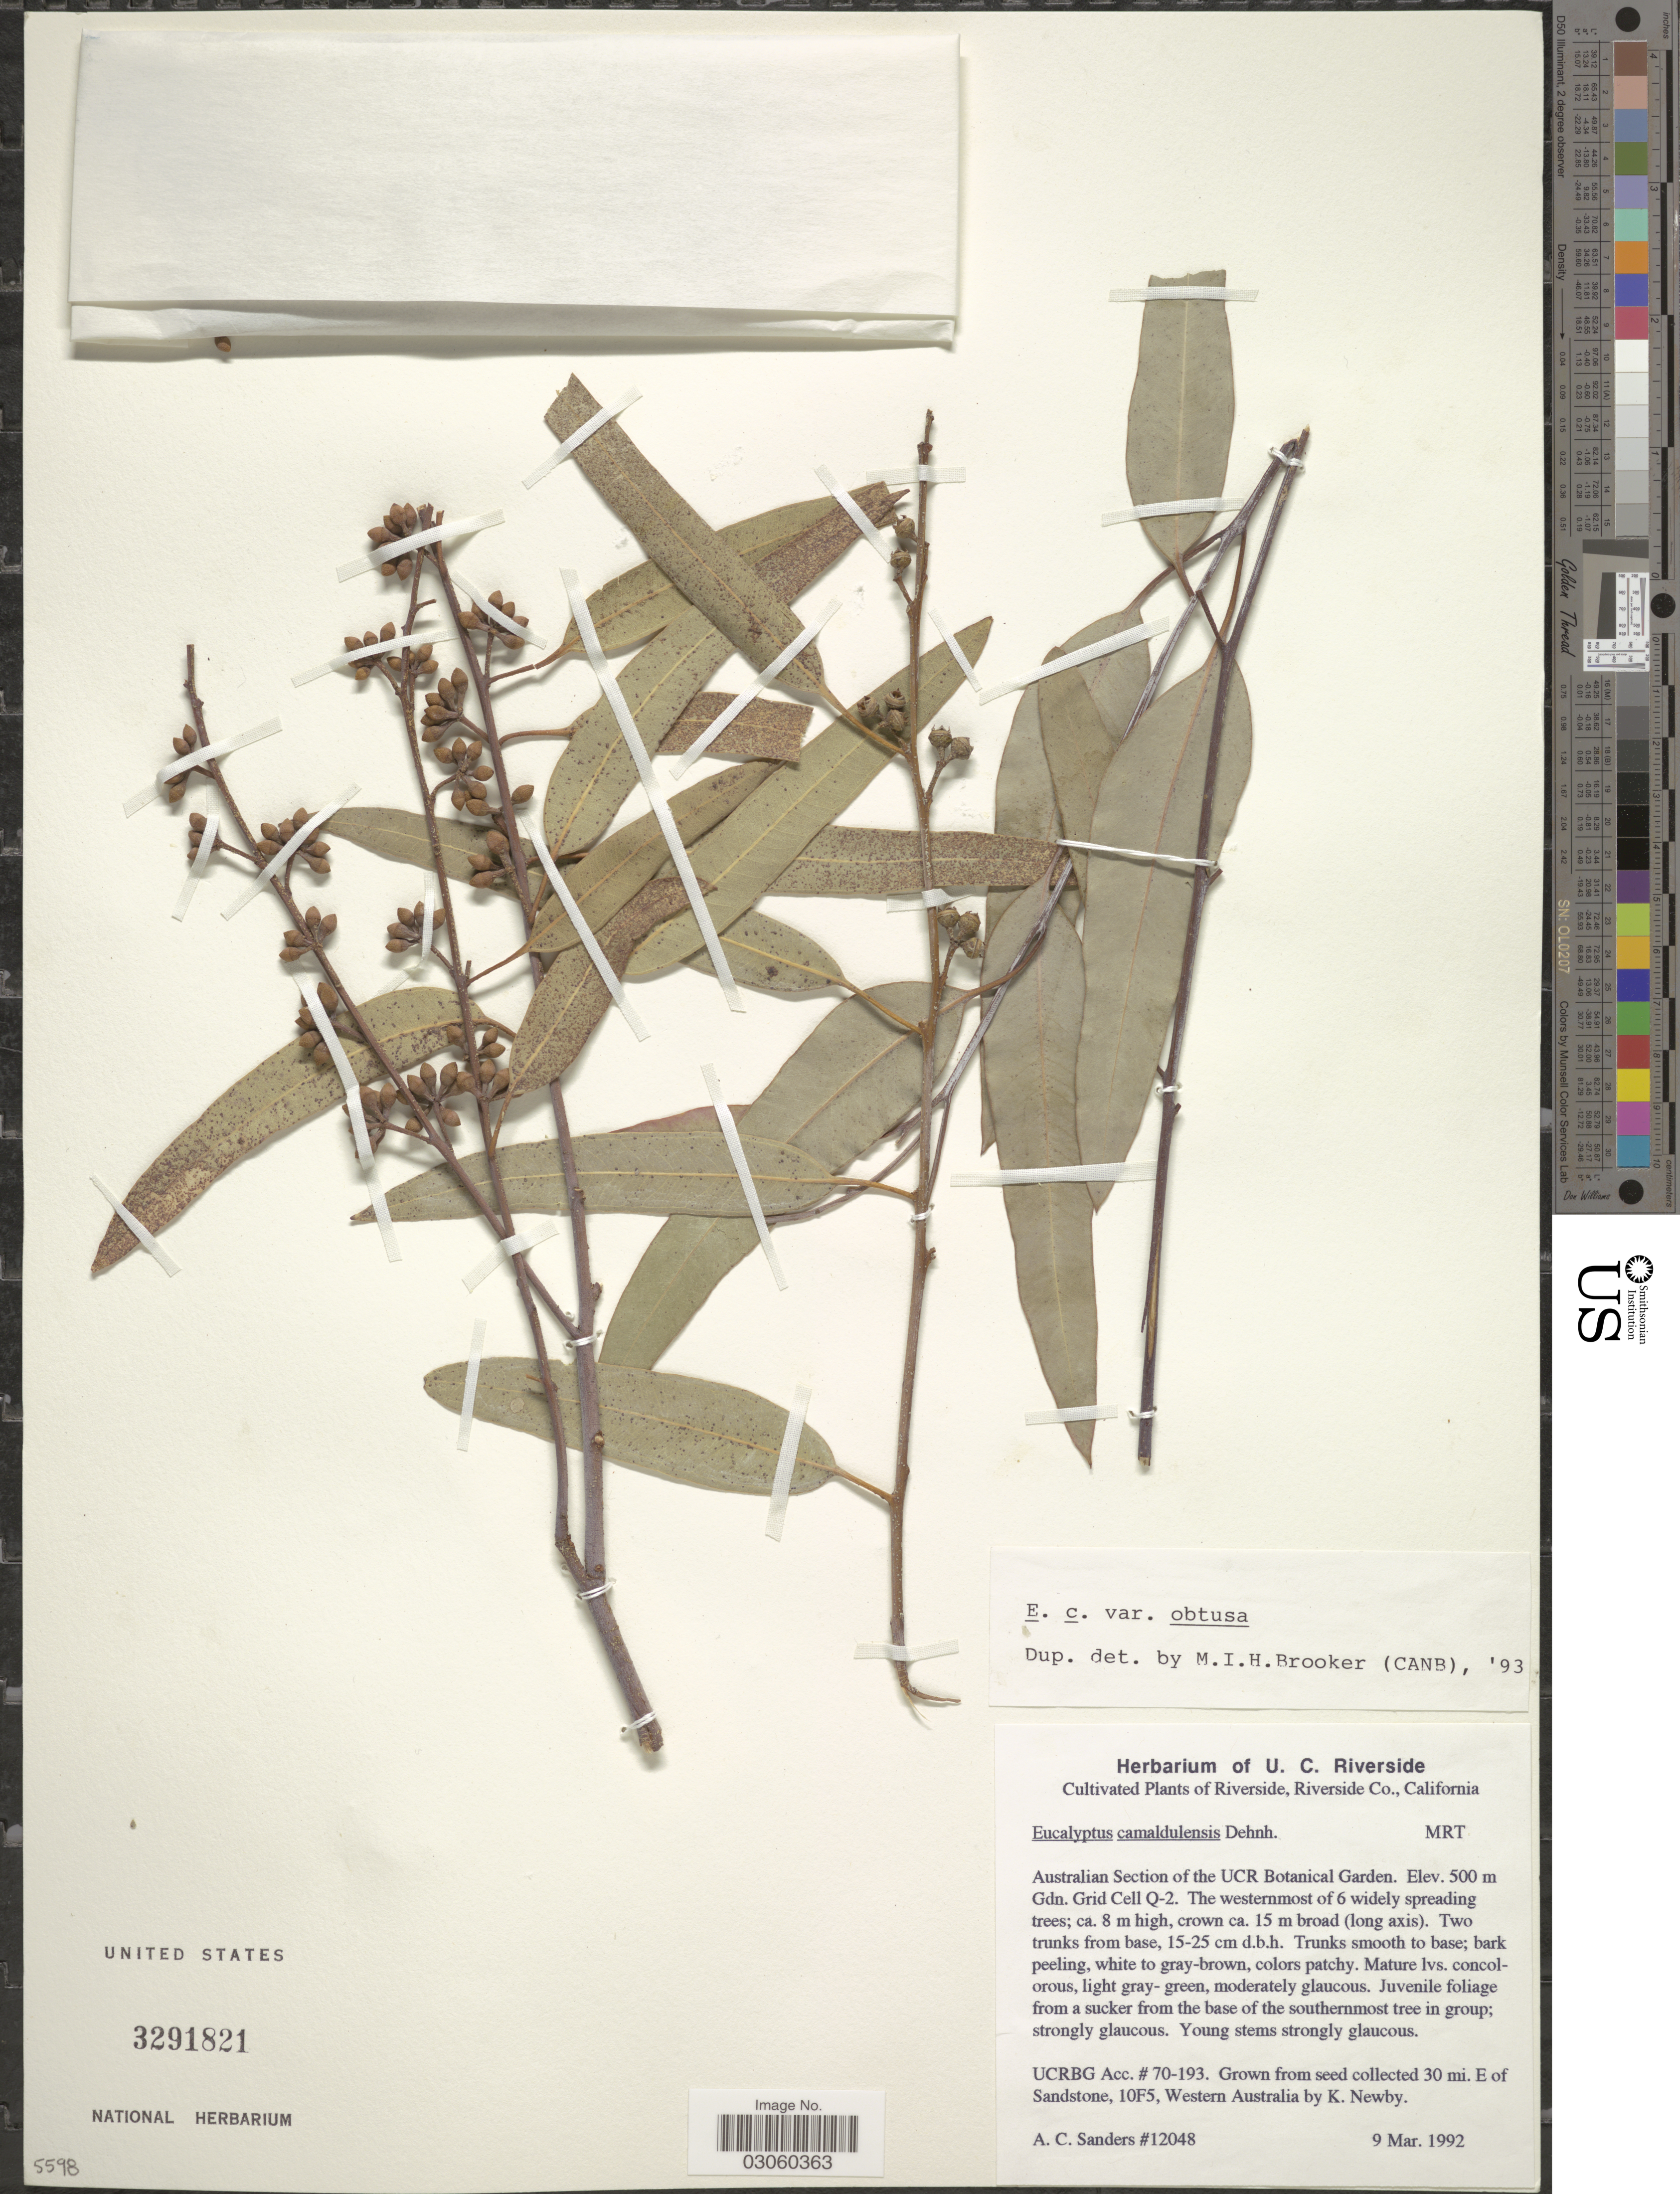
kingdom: Plantae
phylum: Tracheophyta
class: Magnoliopsida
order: Myrtales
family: Myrtaceae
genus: Eucalyptus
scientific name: Eucalyptus camaldulensis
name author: Dehnh.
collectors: A. Sanders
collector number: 12048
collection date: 1992-03-09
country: United States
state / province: California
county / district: Riverside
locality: Riverside, Riverside Co. Australian Section of the UCR Botanical Garden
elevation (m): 500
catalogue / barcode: US 3291821